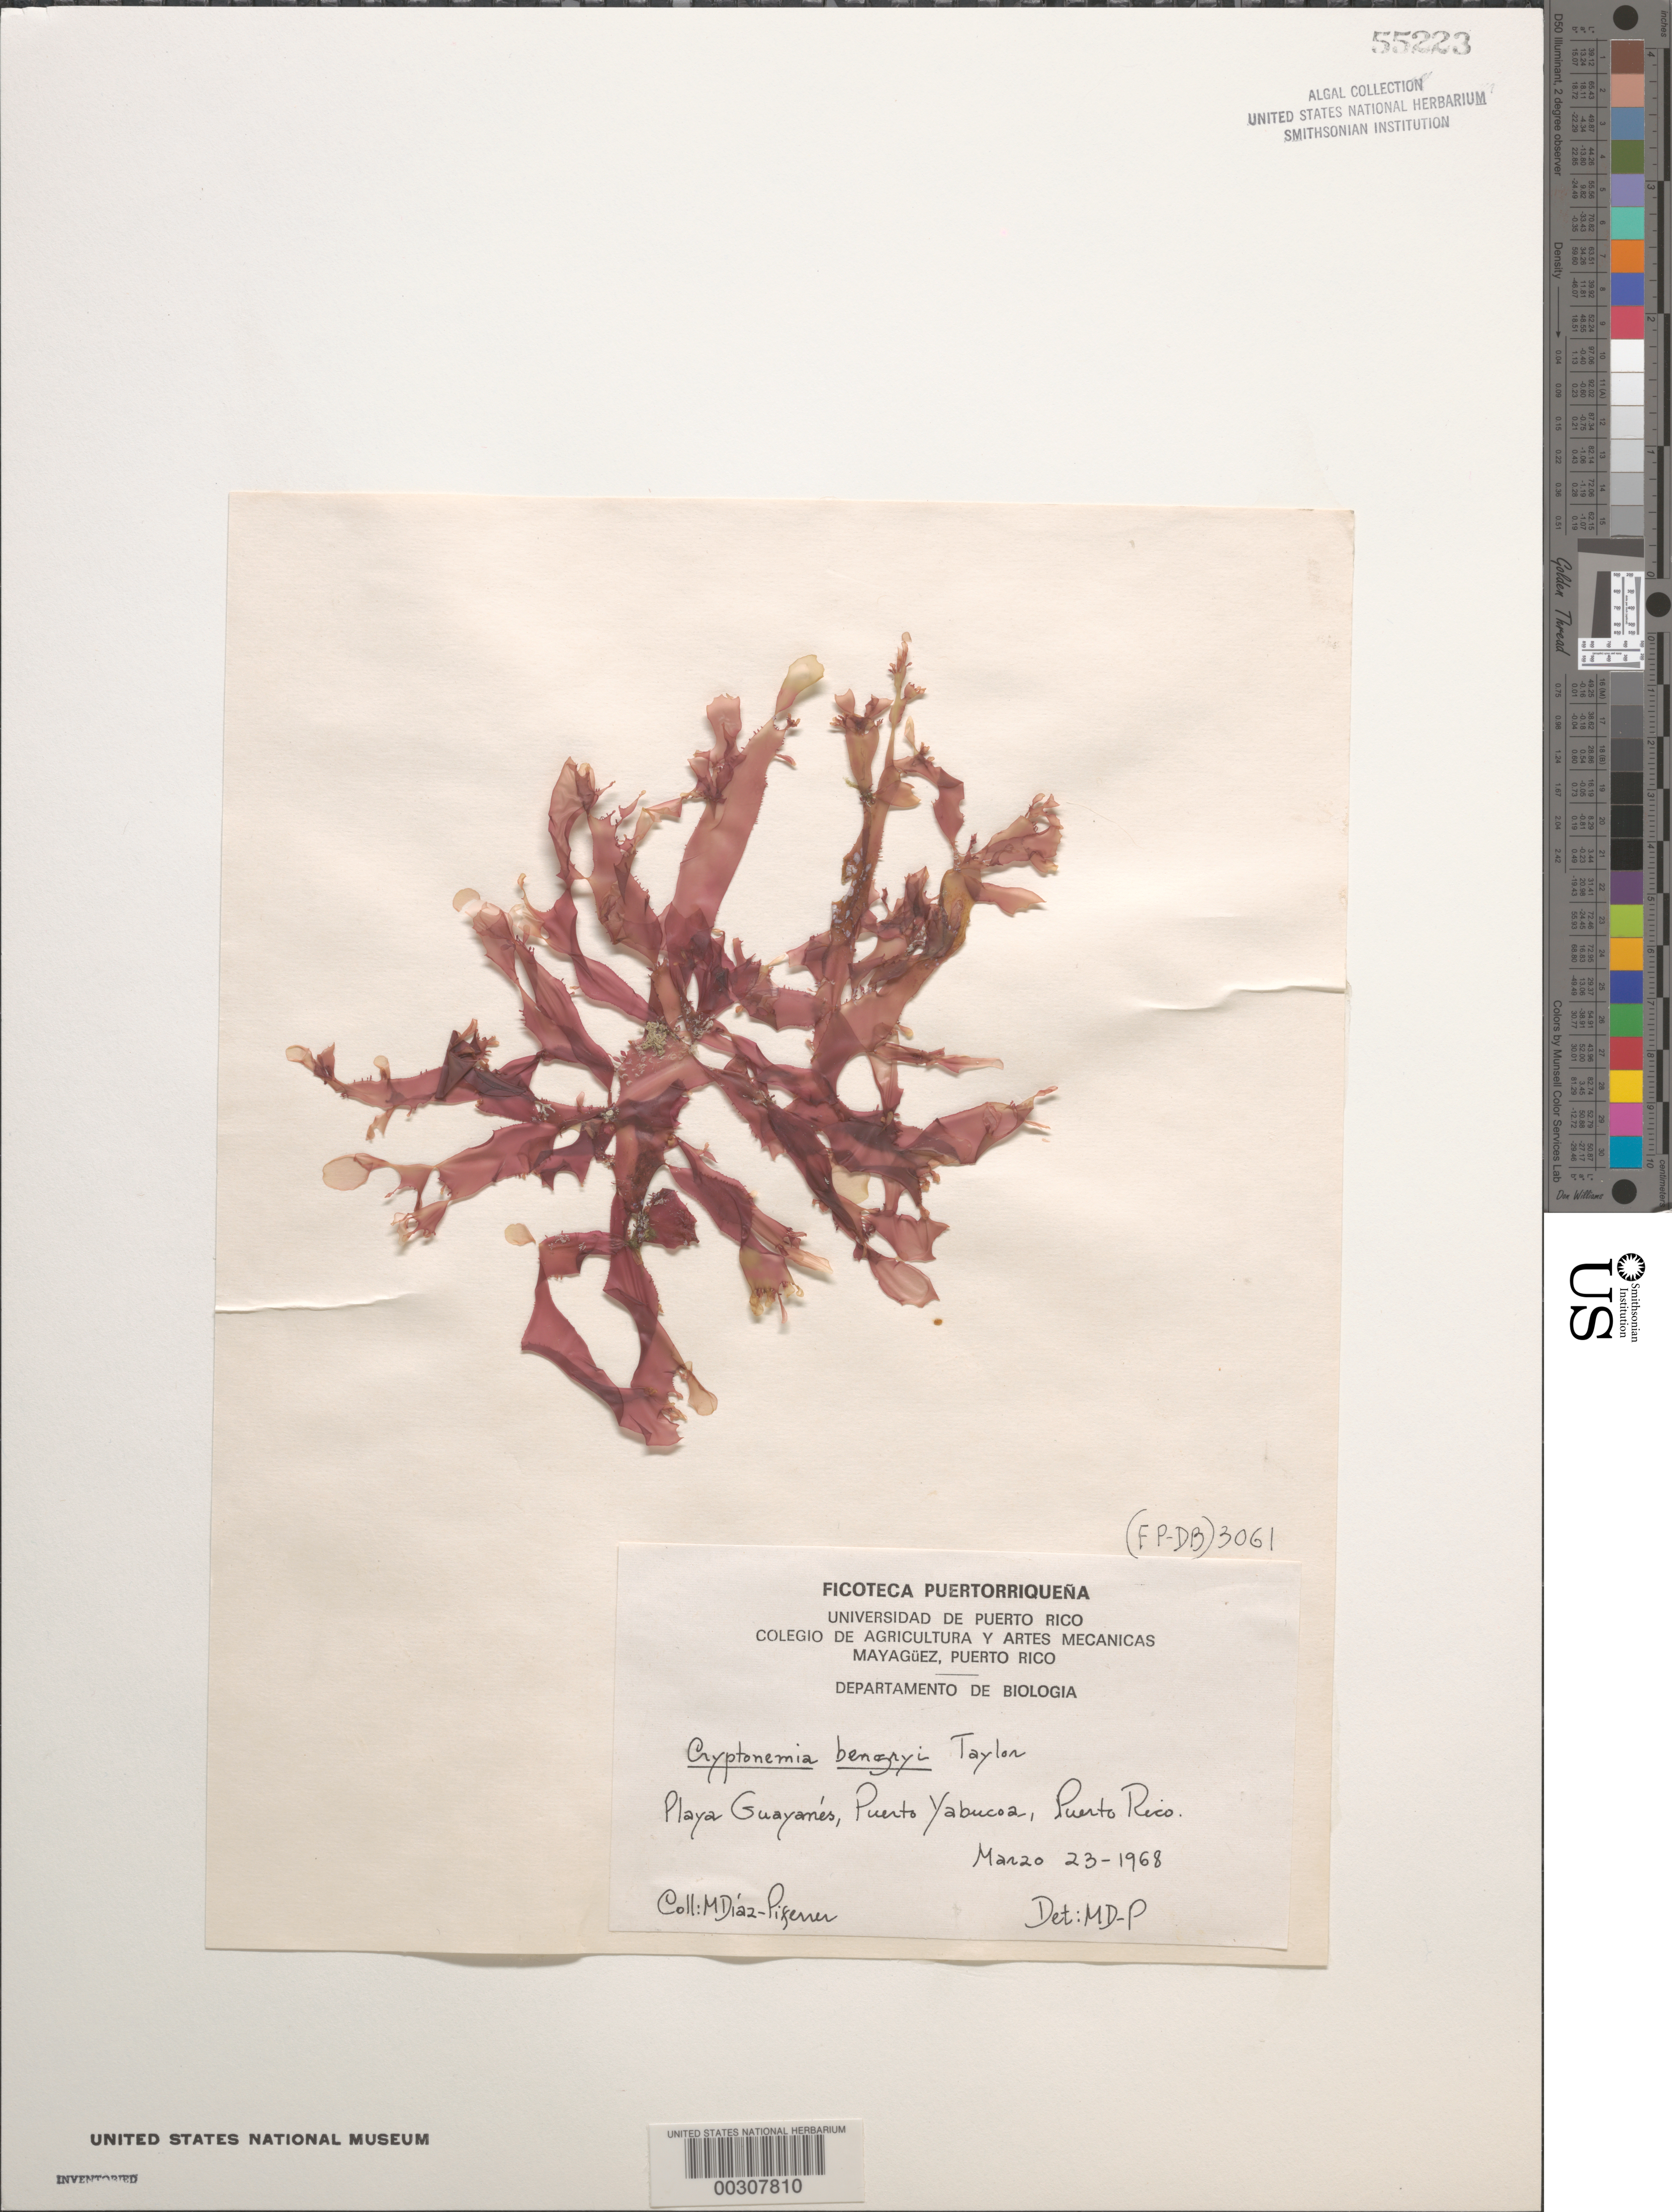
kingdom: Plantae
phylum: Rhodophyta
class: Florideophyceae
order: Halymeniales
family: Halymeniaceae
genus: Cryptonemia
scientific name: Cryptonemia bengryi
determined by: Diaz-Piferrer, M.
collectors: M. Diaz-Piferrer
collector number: (fp-db) 3061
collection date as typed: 23 Mar 1968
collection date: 1968-03-23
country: Puerto Rico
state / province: Yabucoa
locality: Playa Guayanes, Puerto Yabucoa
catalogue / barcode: US 55223